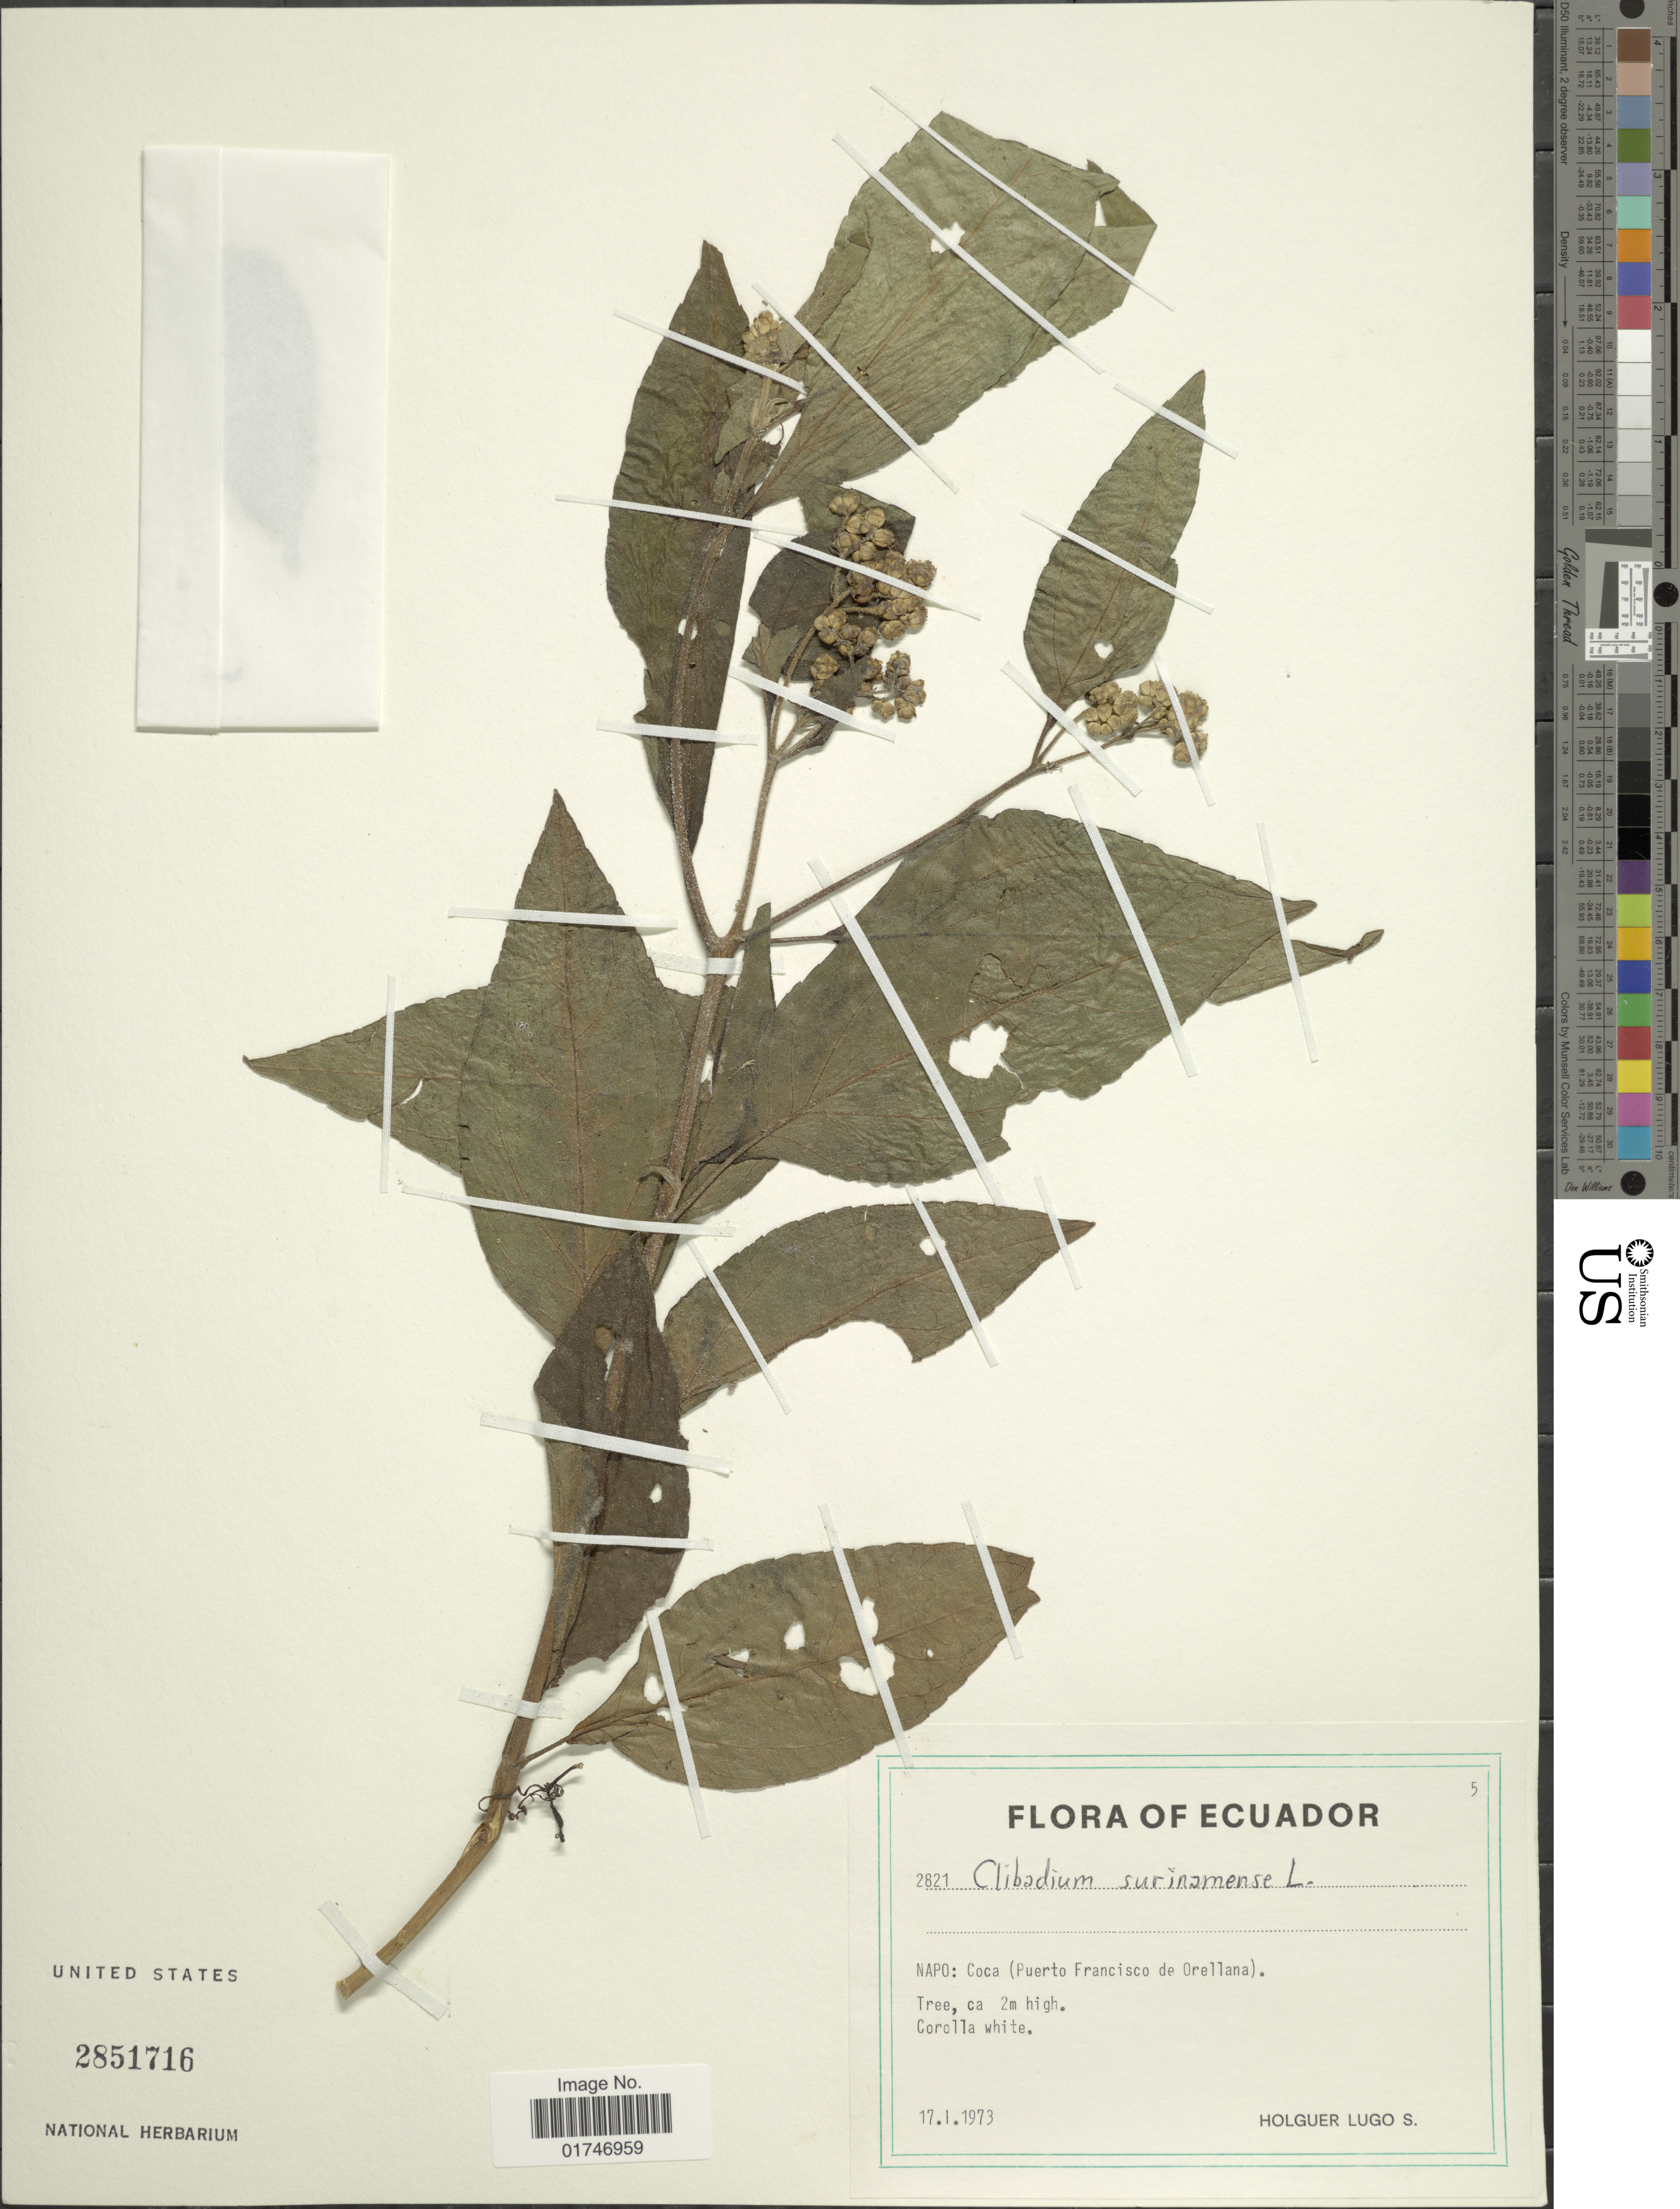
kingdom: Plantae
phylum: Tracheophyta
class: Magnoliopsida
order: Asterales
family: Asteraceae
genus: Clibadium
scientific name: Clibadium surinamense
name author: L.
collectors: H. Lugo S.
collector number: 2821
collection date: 1973-01-17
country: Ecuador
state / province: Napo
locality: Napo: Coca (Puerto Francisco de Orellana)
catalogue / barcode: US 2851716